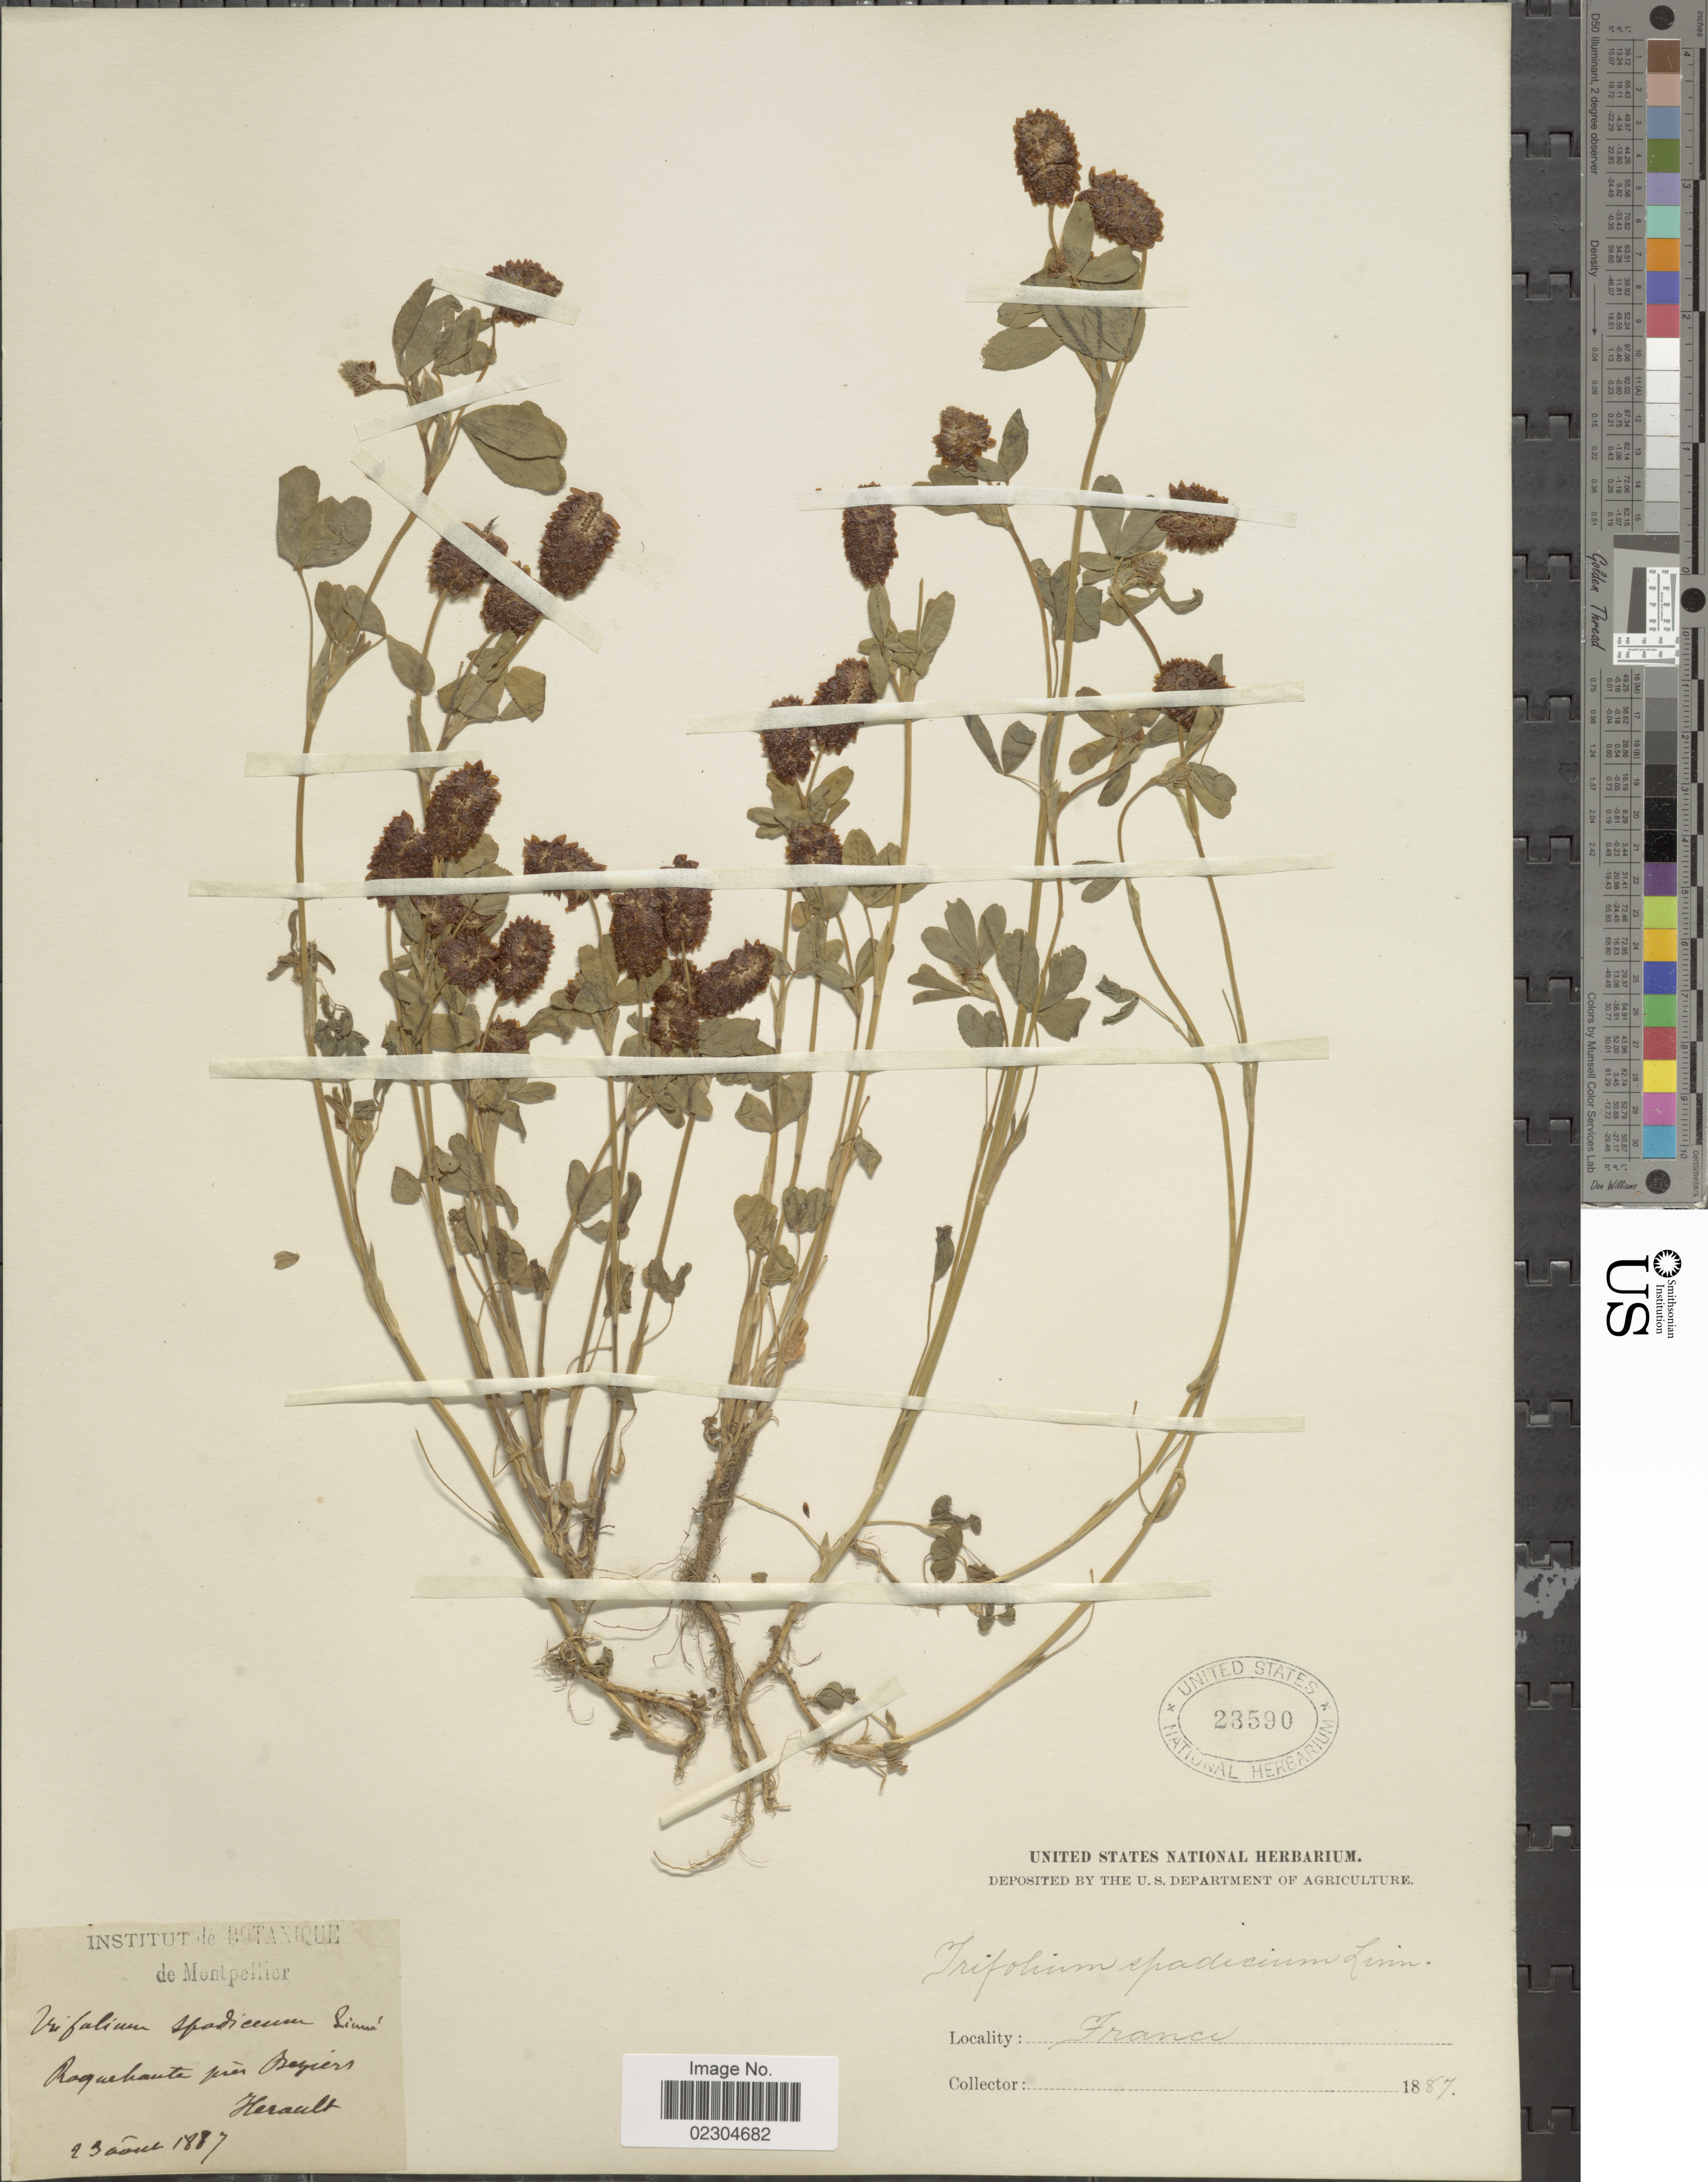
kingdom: Plantae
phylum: Tracheophyta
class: Magnoliopsida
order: Fabales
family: Fabaceae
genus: Trifolium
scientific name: Trifolium spadiceum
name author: L.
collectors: Institut de Botanique (Montpellier)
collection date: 1887-08-23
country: France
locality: Roquehaute pres Bayiers [interpreted] Herault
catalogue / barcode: US 23590